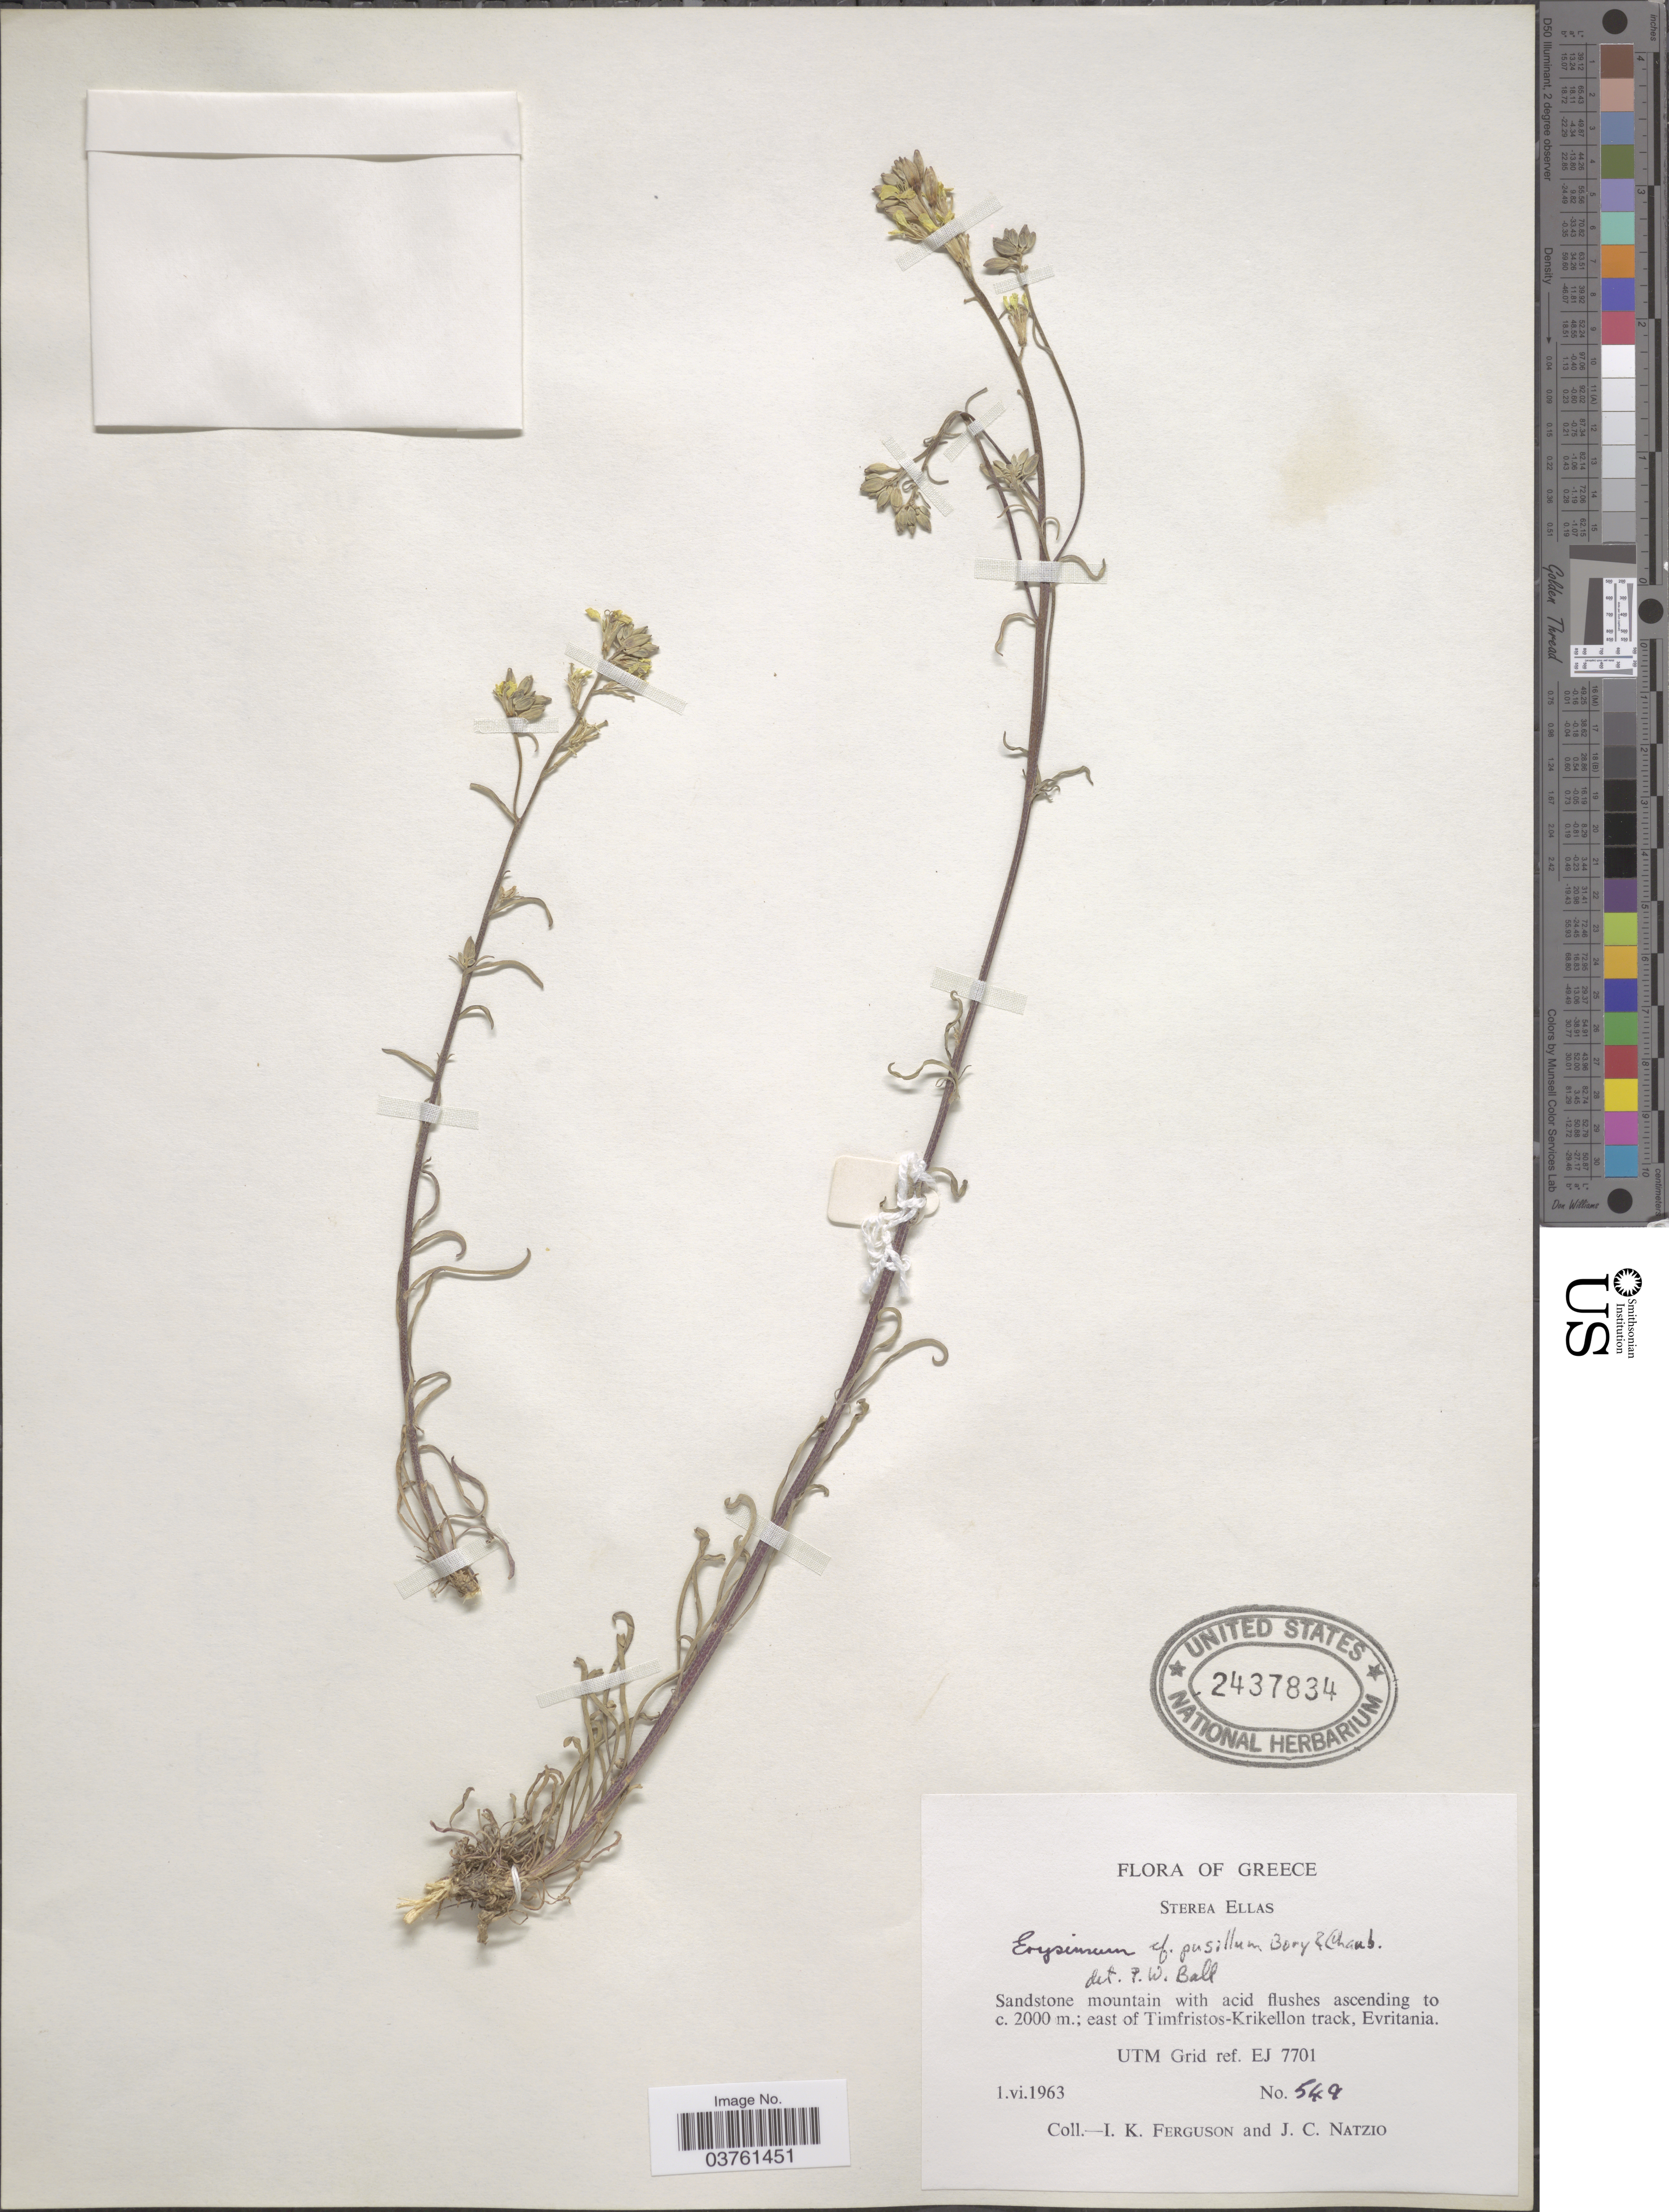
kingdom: Plantae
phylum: Tracheophyta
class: Magnoliopsida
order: Brassicales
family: Brassicaceae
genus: Erysimum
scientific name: Erysimum pusillum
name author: Bory & Chaub.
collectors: I. K. Ferguson & J. Natzio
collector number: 549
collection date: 1963-06-01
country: Greece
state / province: Central Greece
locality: Sterea Ellas. East of Timfristos- Krikellon track, Evritania. UTM Grid ref. EJ 7701.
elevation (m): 2000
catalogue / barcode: US 2437834